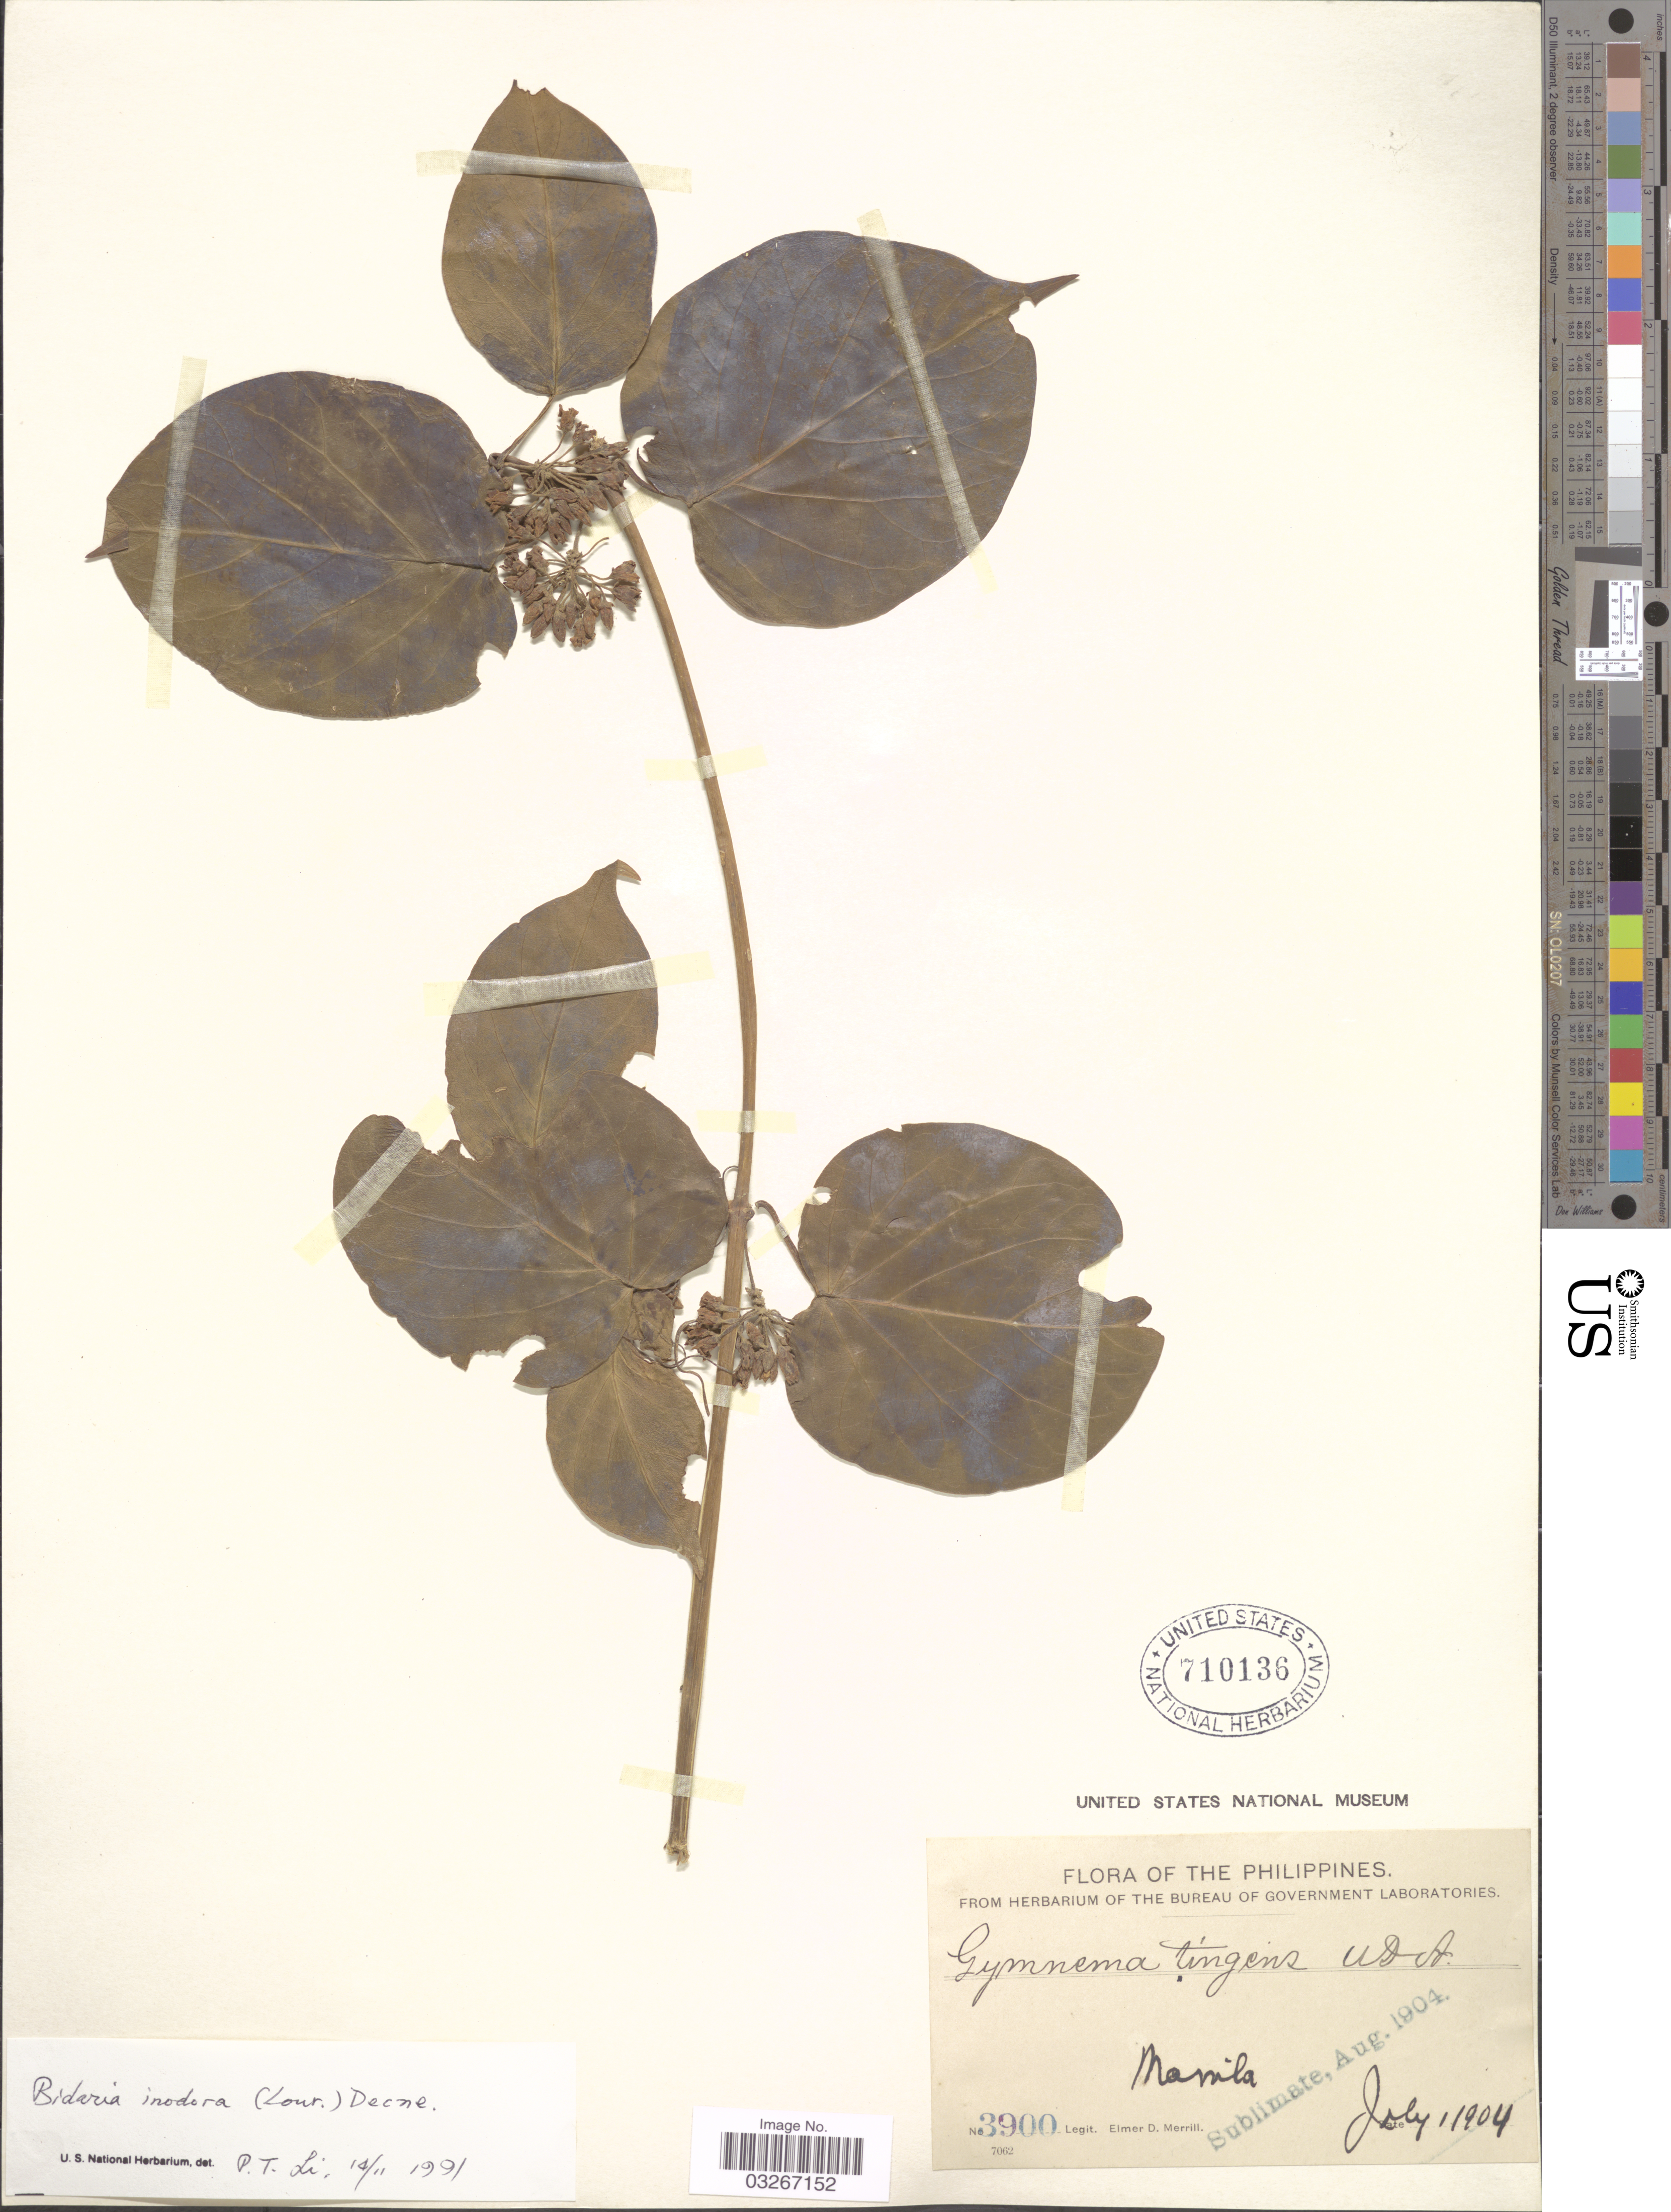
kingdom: Plantae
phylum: Tracheophyta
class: Magnoliopsida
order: Gentianales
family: Apocynaceae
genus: Gymnema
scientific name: Gymnema tingens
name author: (Roxb.) Wight & Arn.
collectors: E. D. Merrill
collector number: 3900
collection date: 1904-07-01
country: Philippines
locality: Manila.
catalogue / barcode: US 710136